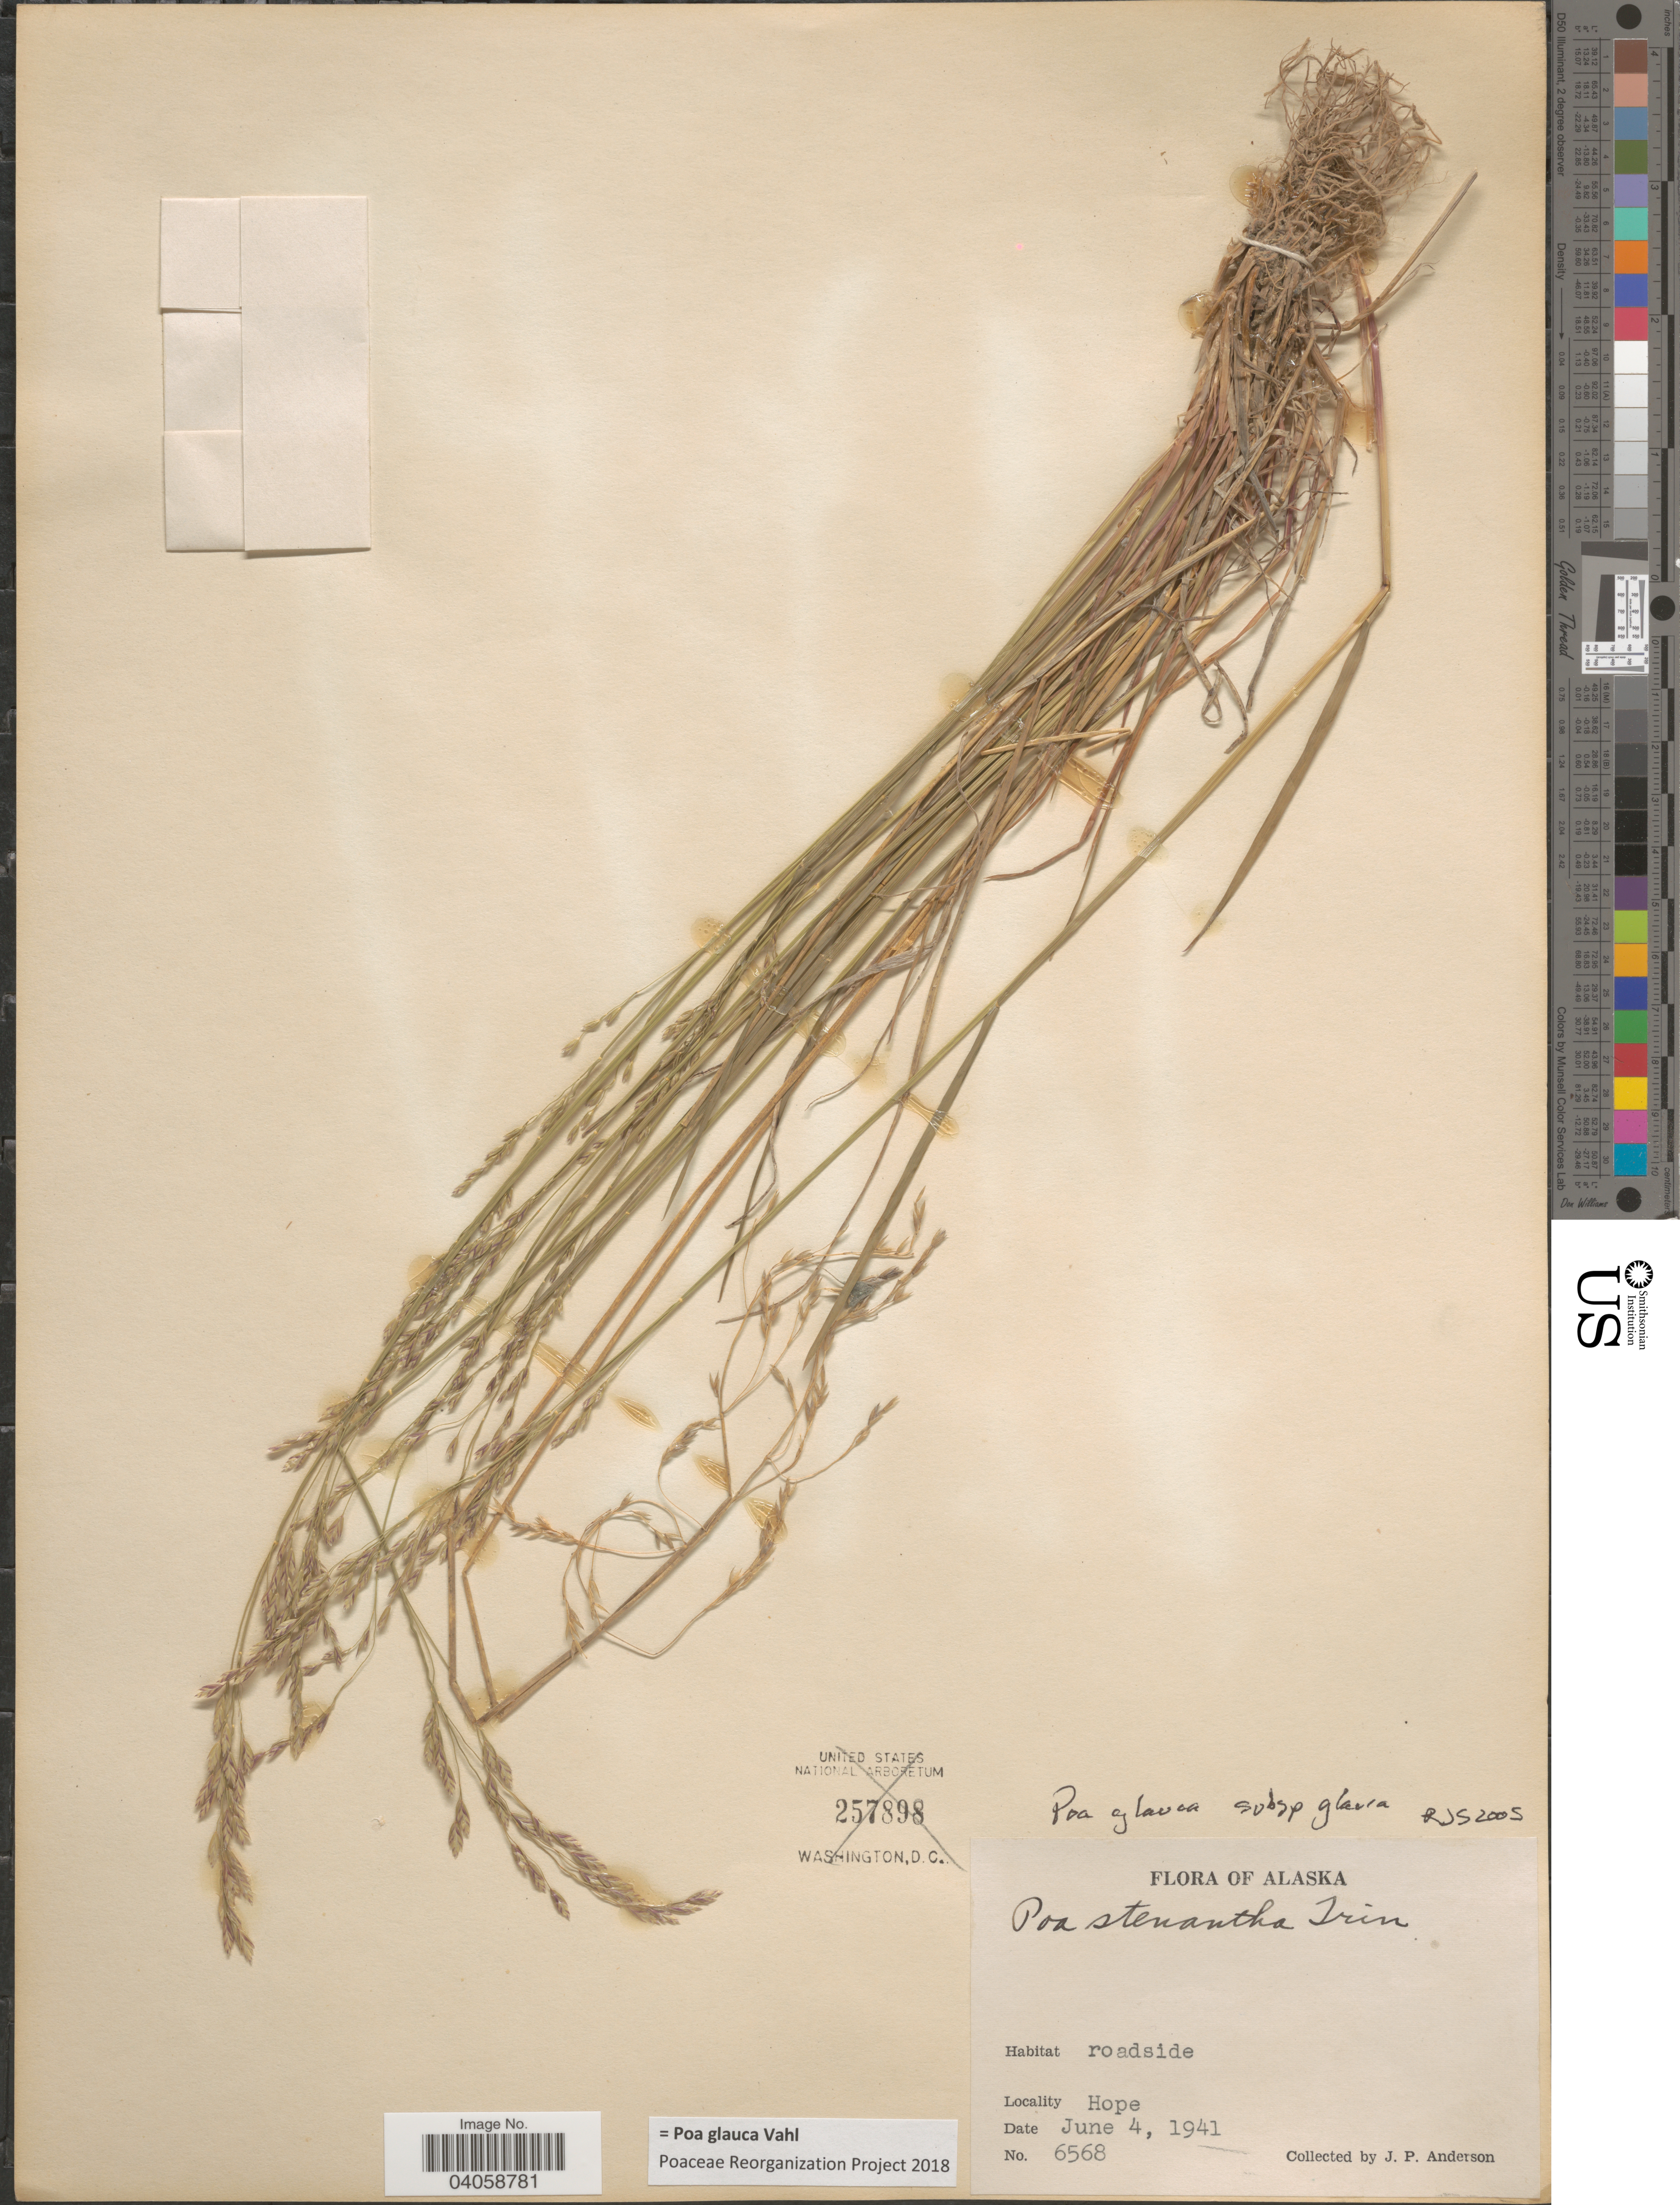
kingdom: Plantae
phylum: Tracheophyta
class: Liliopsida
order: Poales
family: Poaceae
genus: Poa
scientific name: Poa glauca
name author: Vahl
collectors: J. P. Anderson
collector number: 6568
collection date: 1941-06-04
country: United States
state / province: Alaska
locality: Hope.